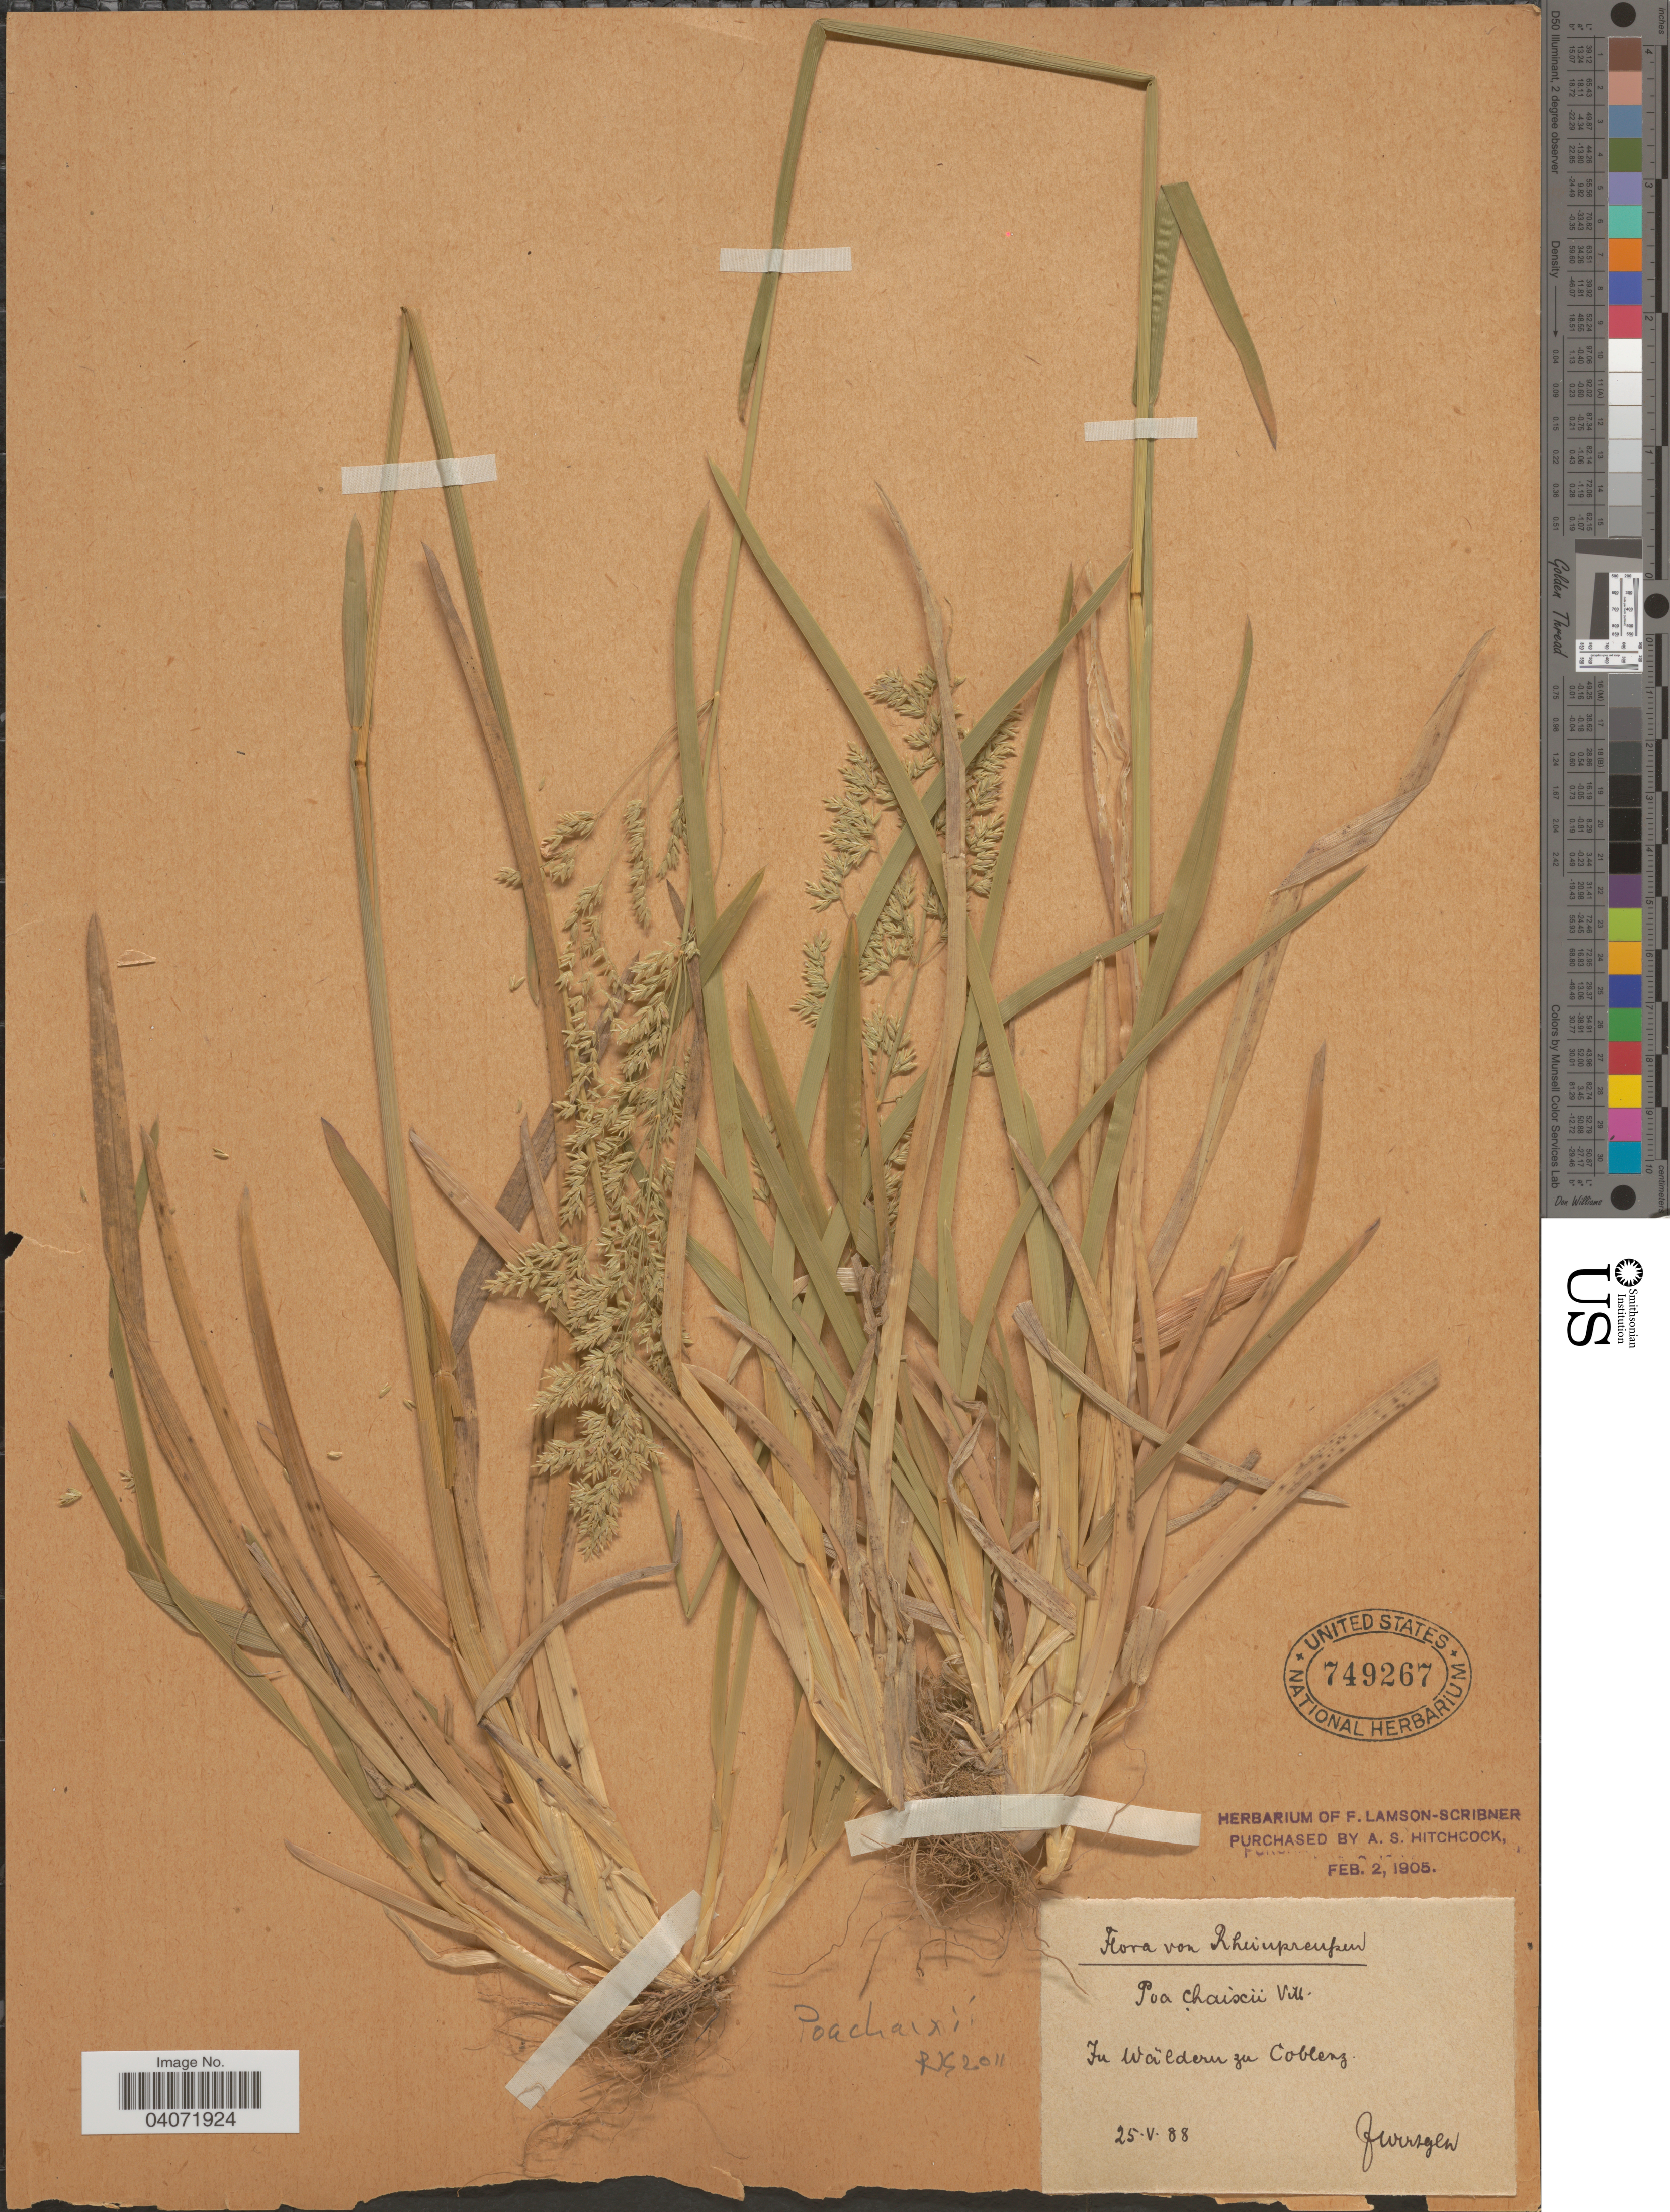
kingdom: Plantae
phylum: Tracheophyta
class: Liliopsida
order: Poales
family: Poaceae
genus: Poa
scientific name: Poa chaixii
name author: Vill.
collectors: Wirtgen, --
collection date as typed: Transcribed d/m/y: 25/5/88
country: Germany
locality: Rheinpreufsen. In Wãldern zu Coblenz.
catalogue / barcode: US 749267